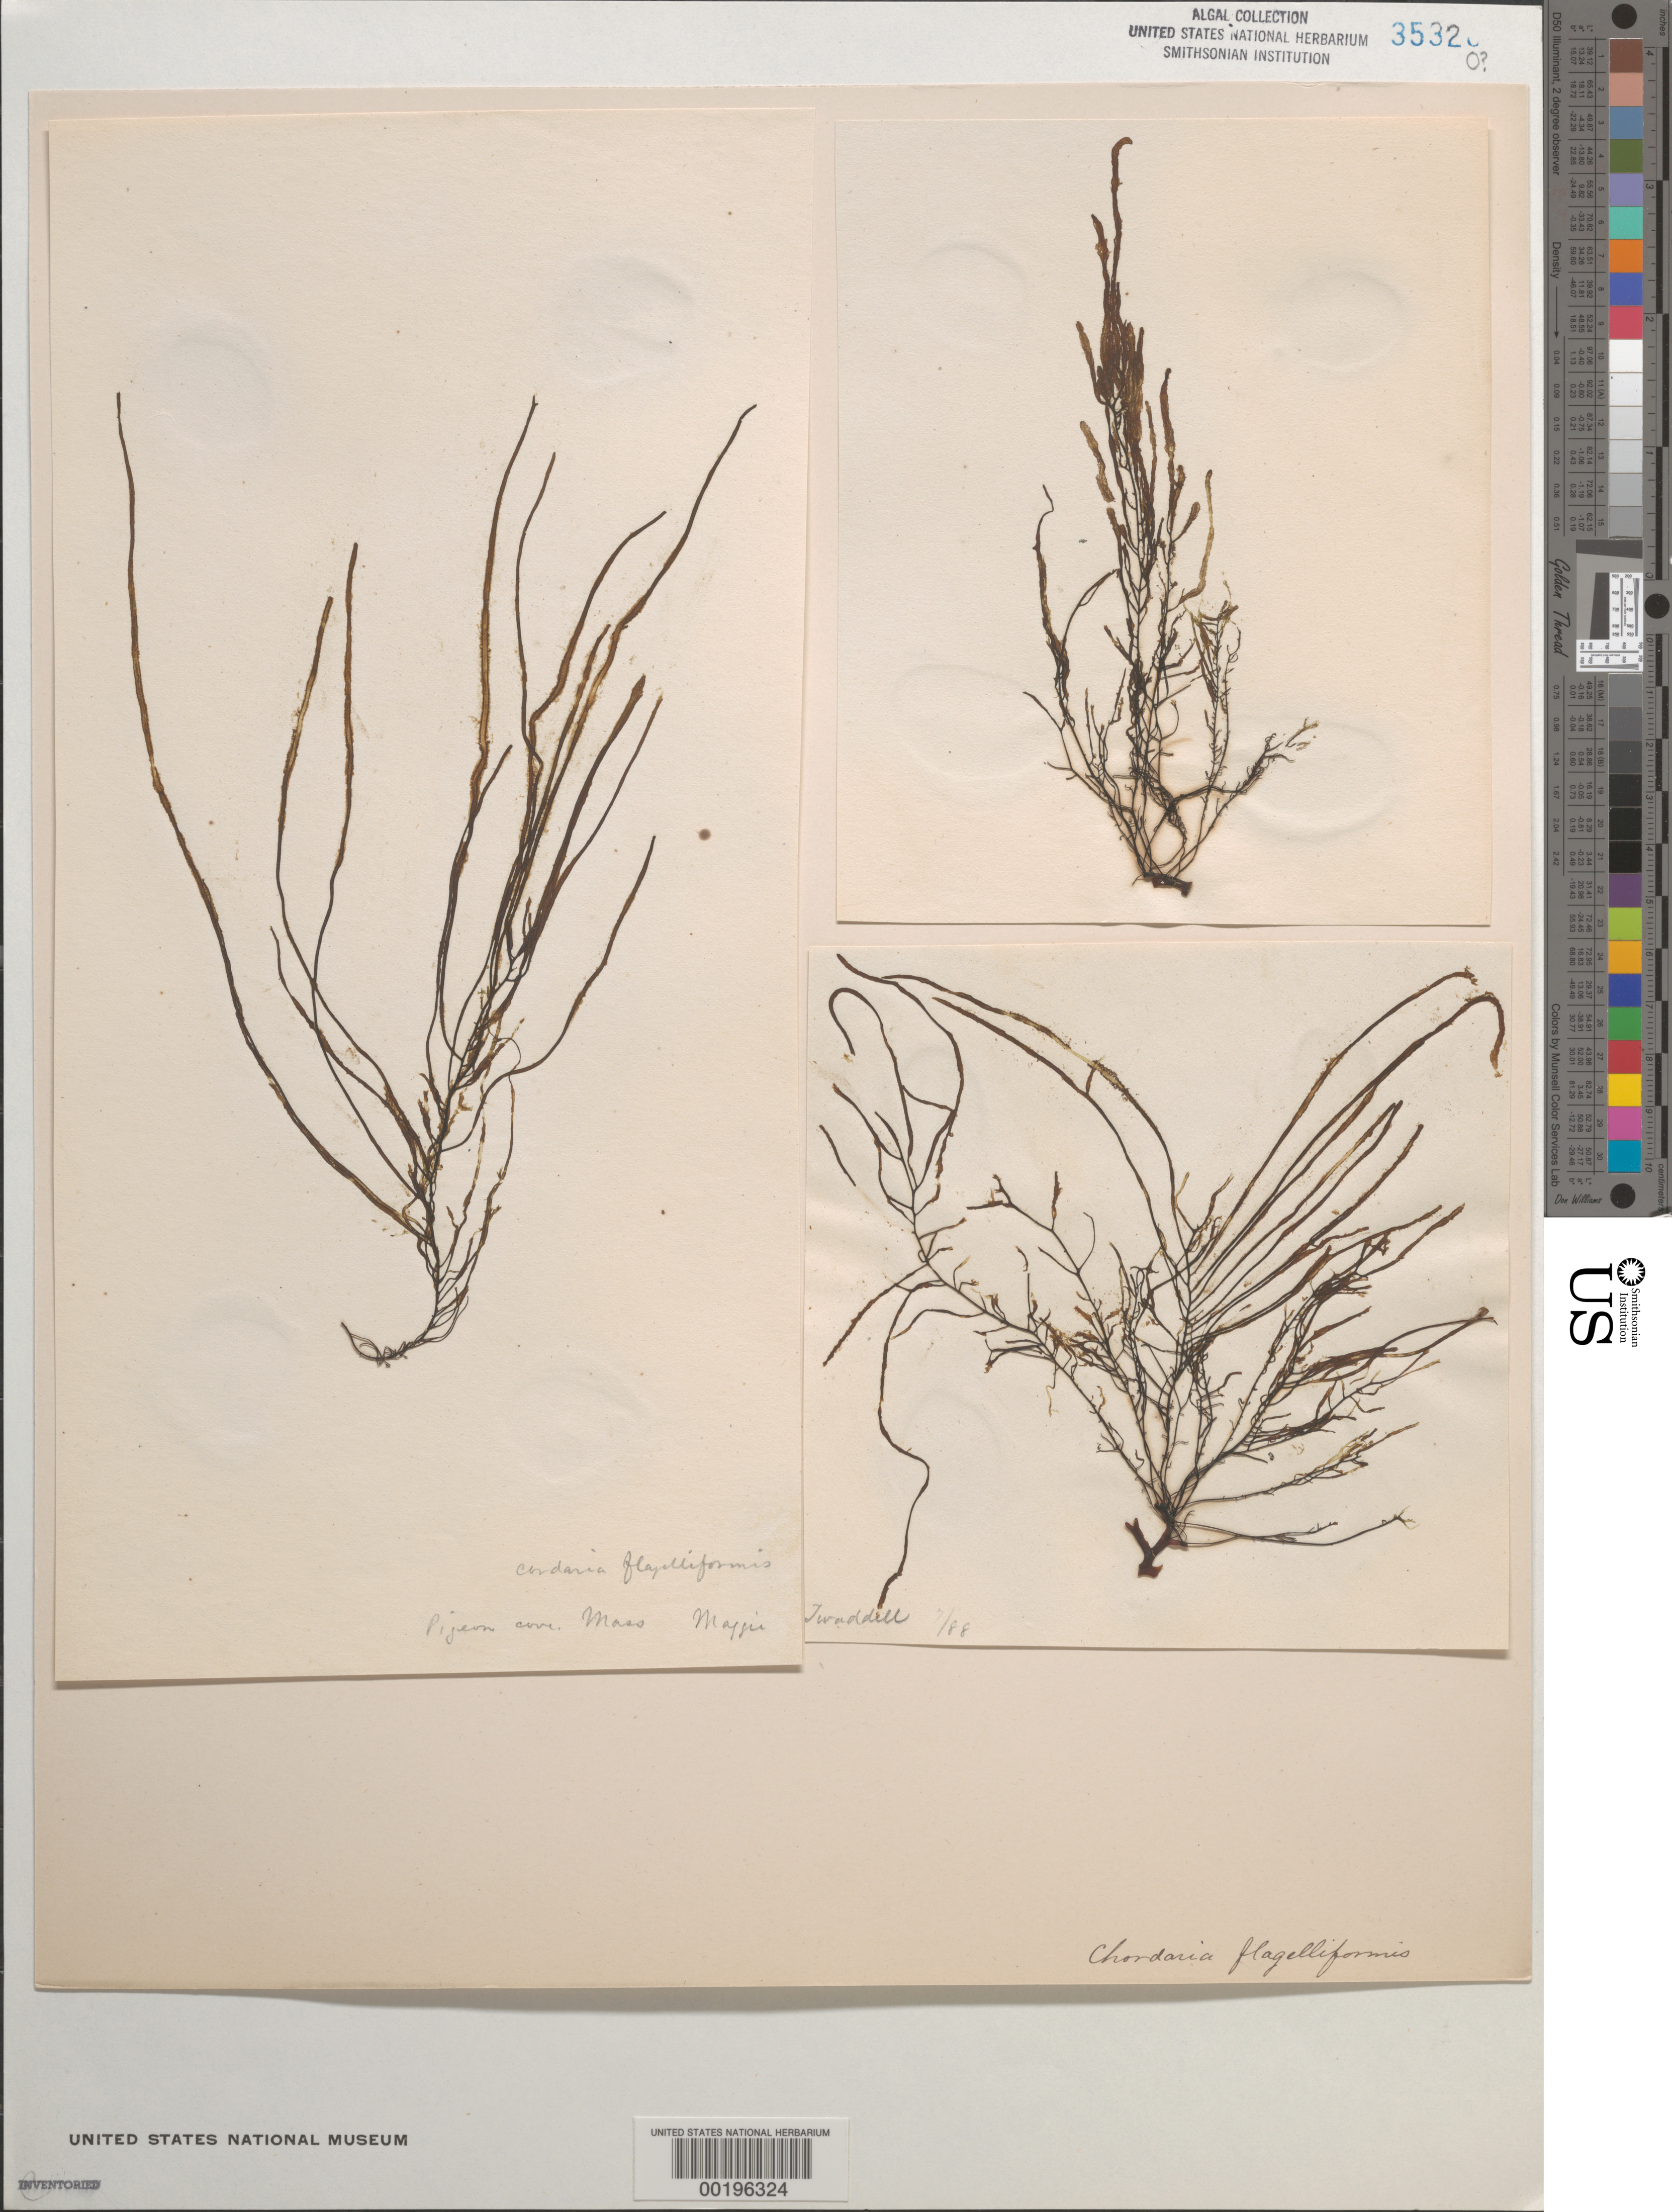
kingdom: Chromista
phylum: Ochrophyta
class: Phaeophyceae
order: Ectocarpales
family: Chordariaceae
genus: Chordaria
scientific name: Chordaria flagelliformis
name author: (Hudson) Grev.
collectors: M. Twaddell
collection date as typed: Jul 1888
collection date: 1888-07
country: United States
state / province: Massachusetts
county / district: Essex County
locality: Pigeon Cove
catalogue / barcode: US 35320